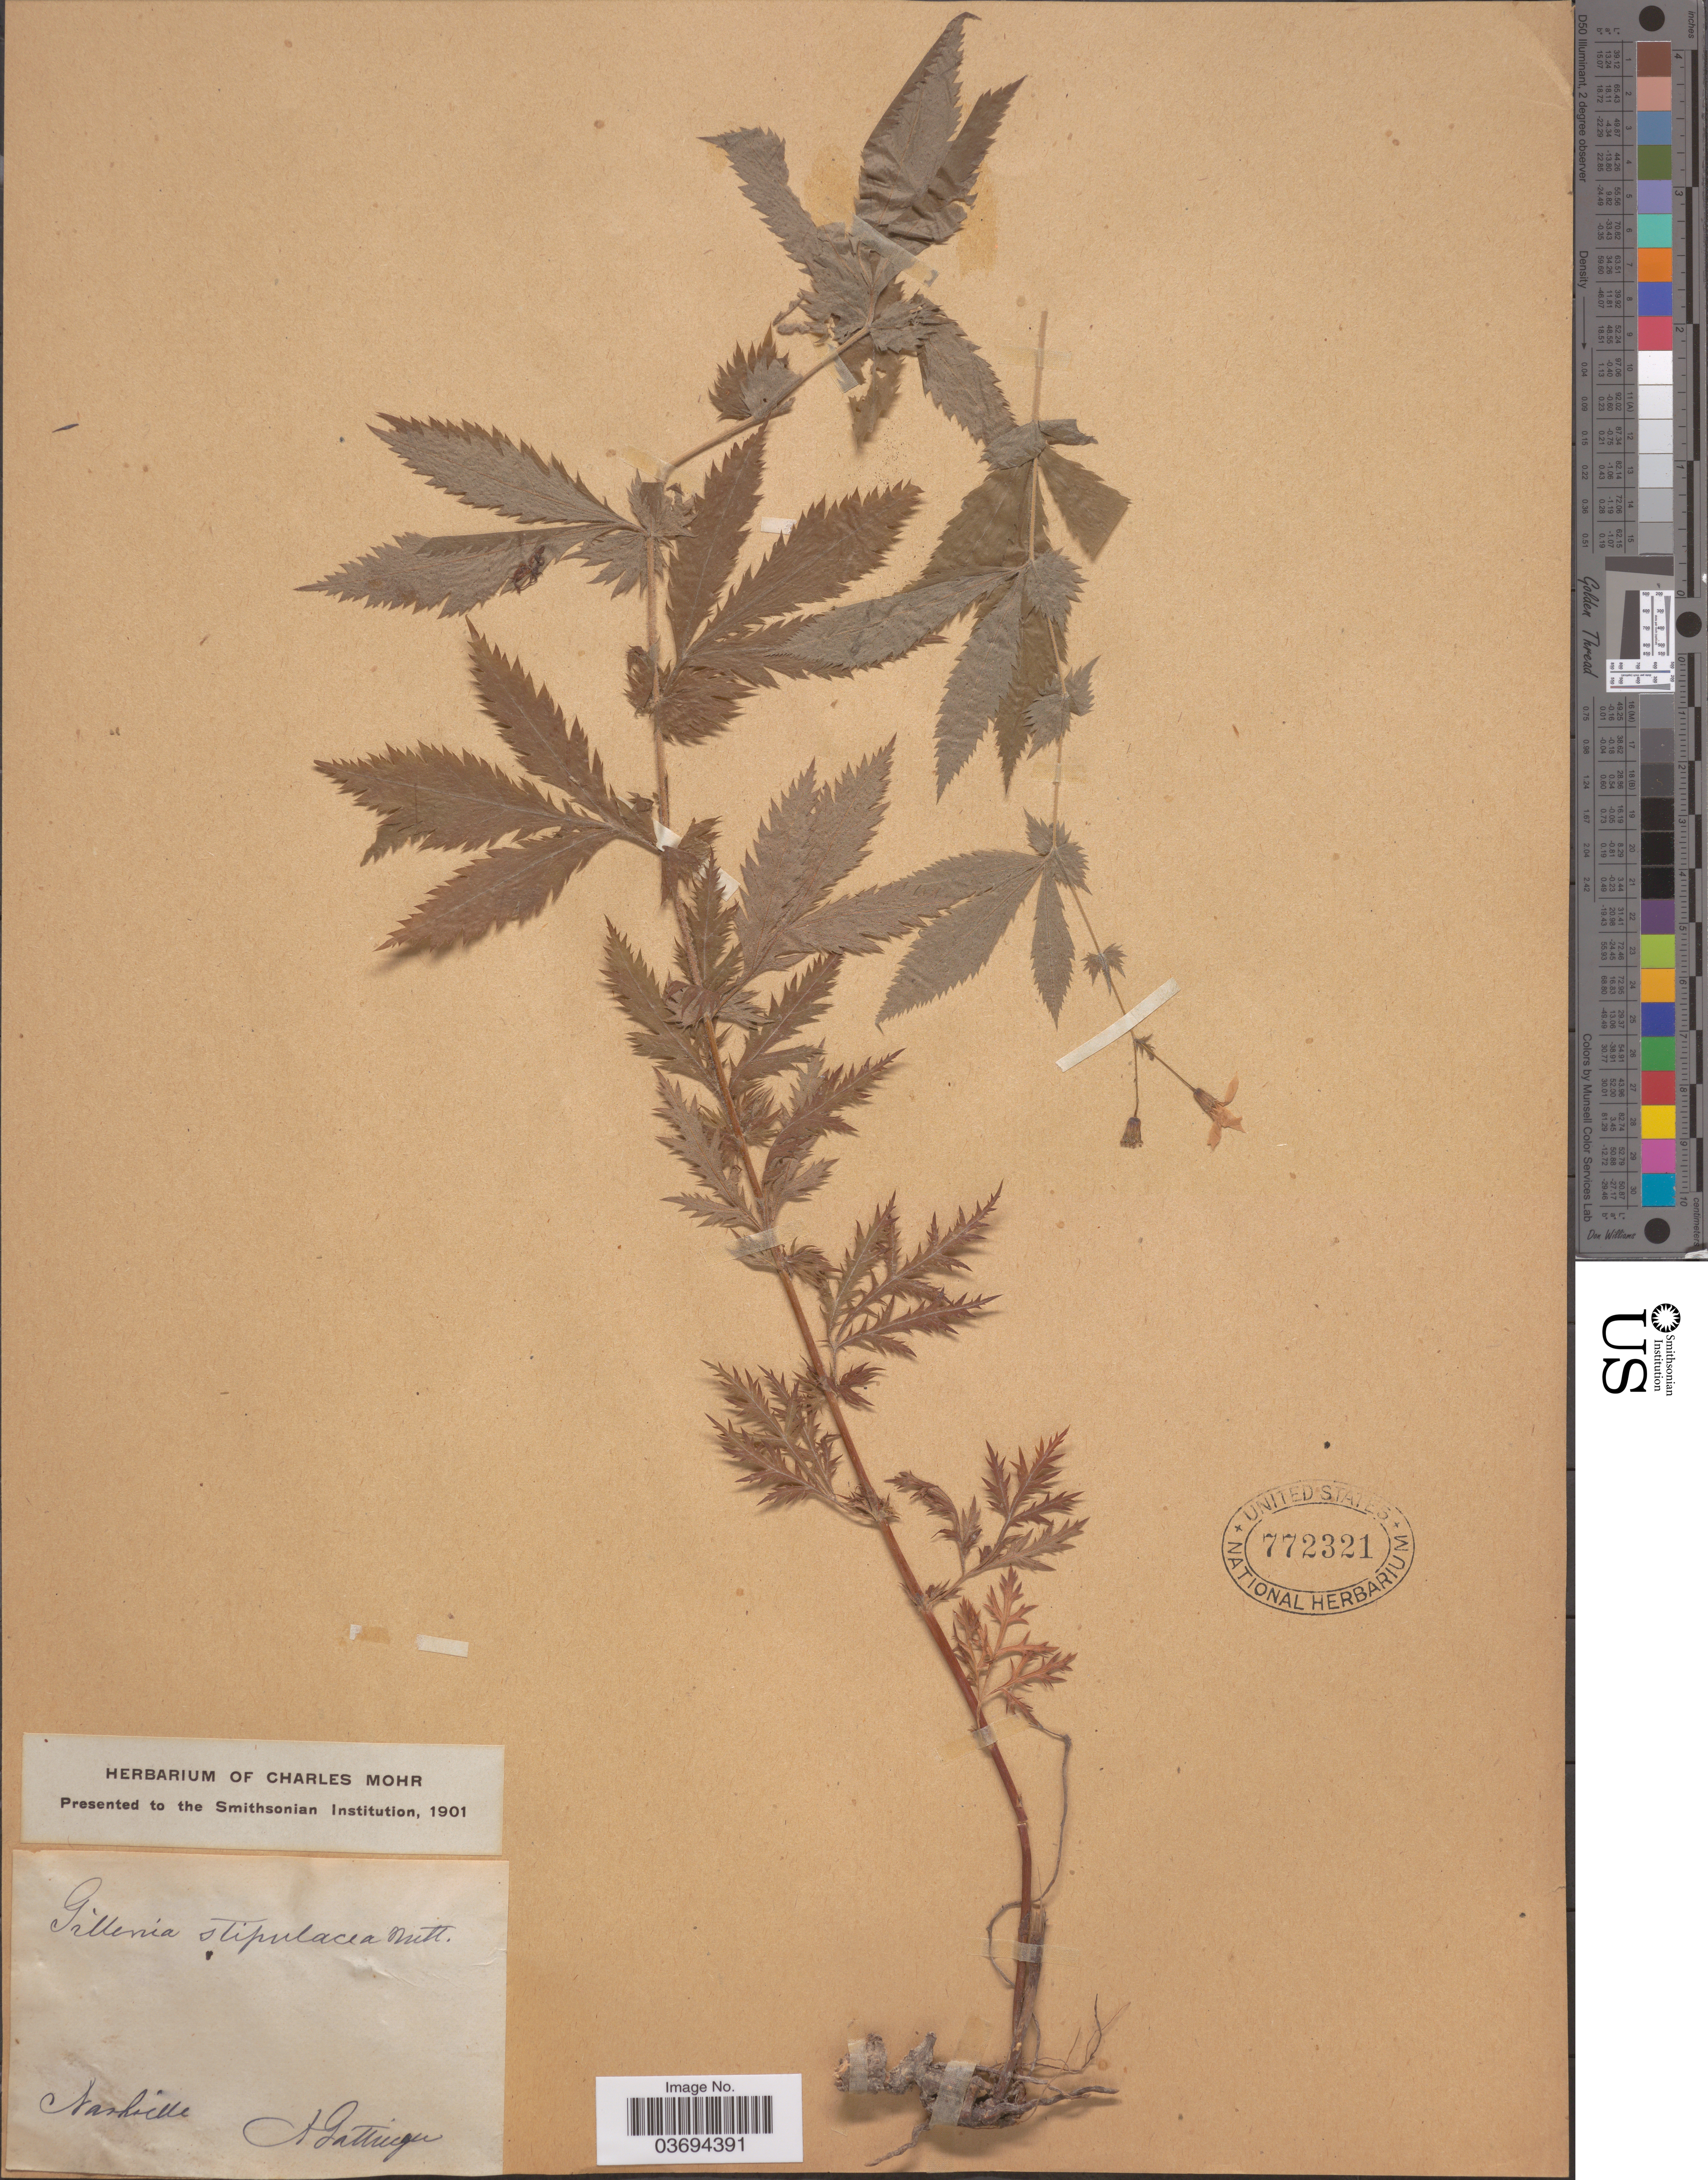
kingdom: Plantae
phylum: Tracheophyta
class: Magnoliopsida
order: Rosales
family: Rosaceae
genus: Gillenia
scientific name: Gillenia stipulata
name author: (Muhl. ex Willd.) Nutt.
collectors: A. Gattinger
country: United States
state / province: Tennessee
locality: Nashville.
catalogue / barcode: US 772321